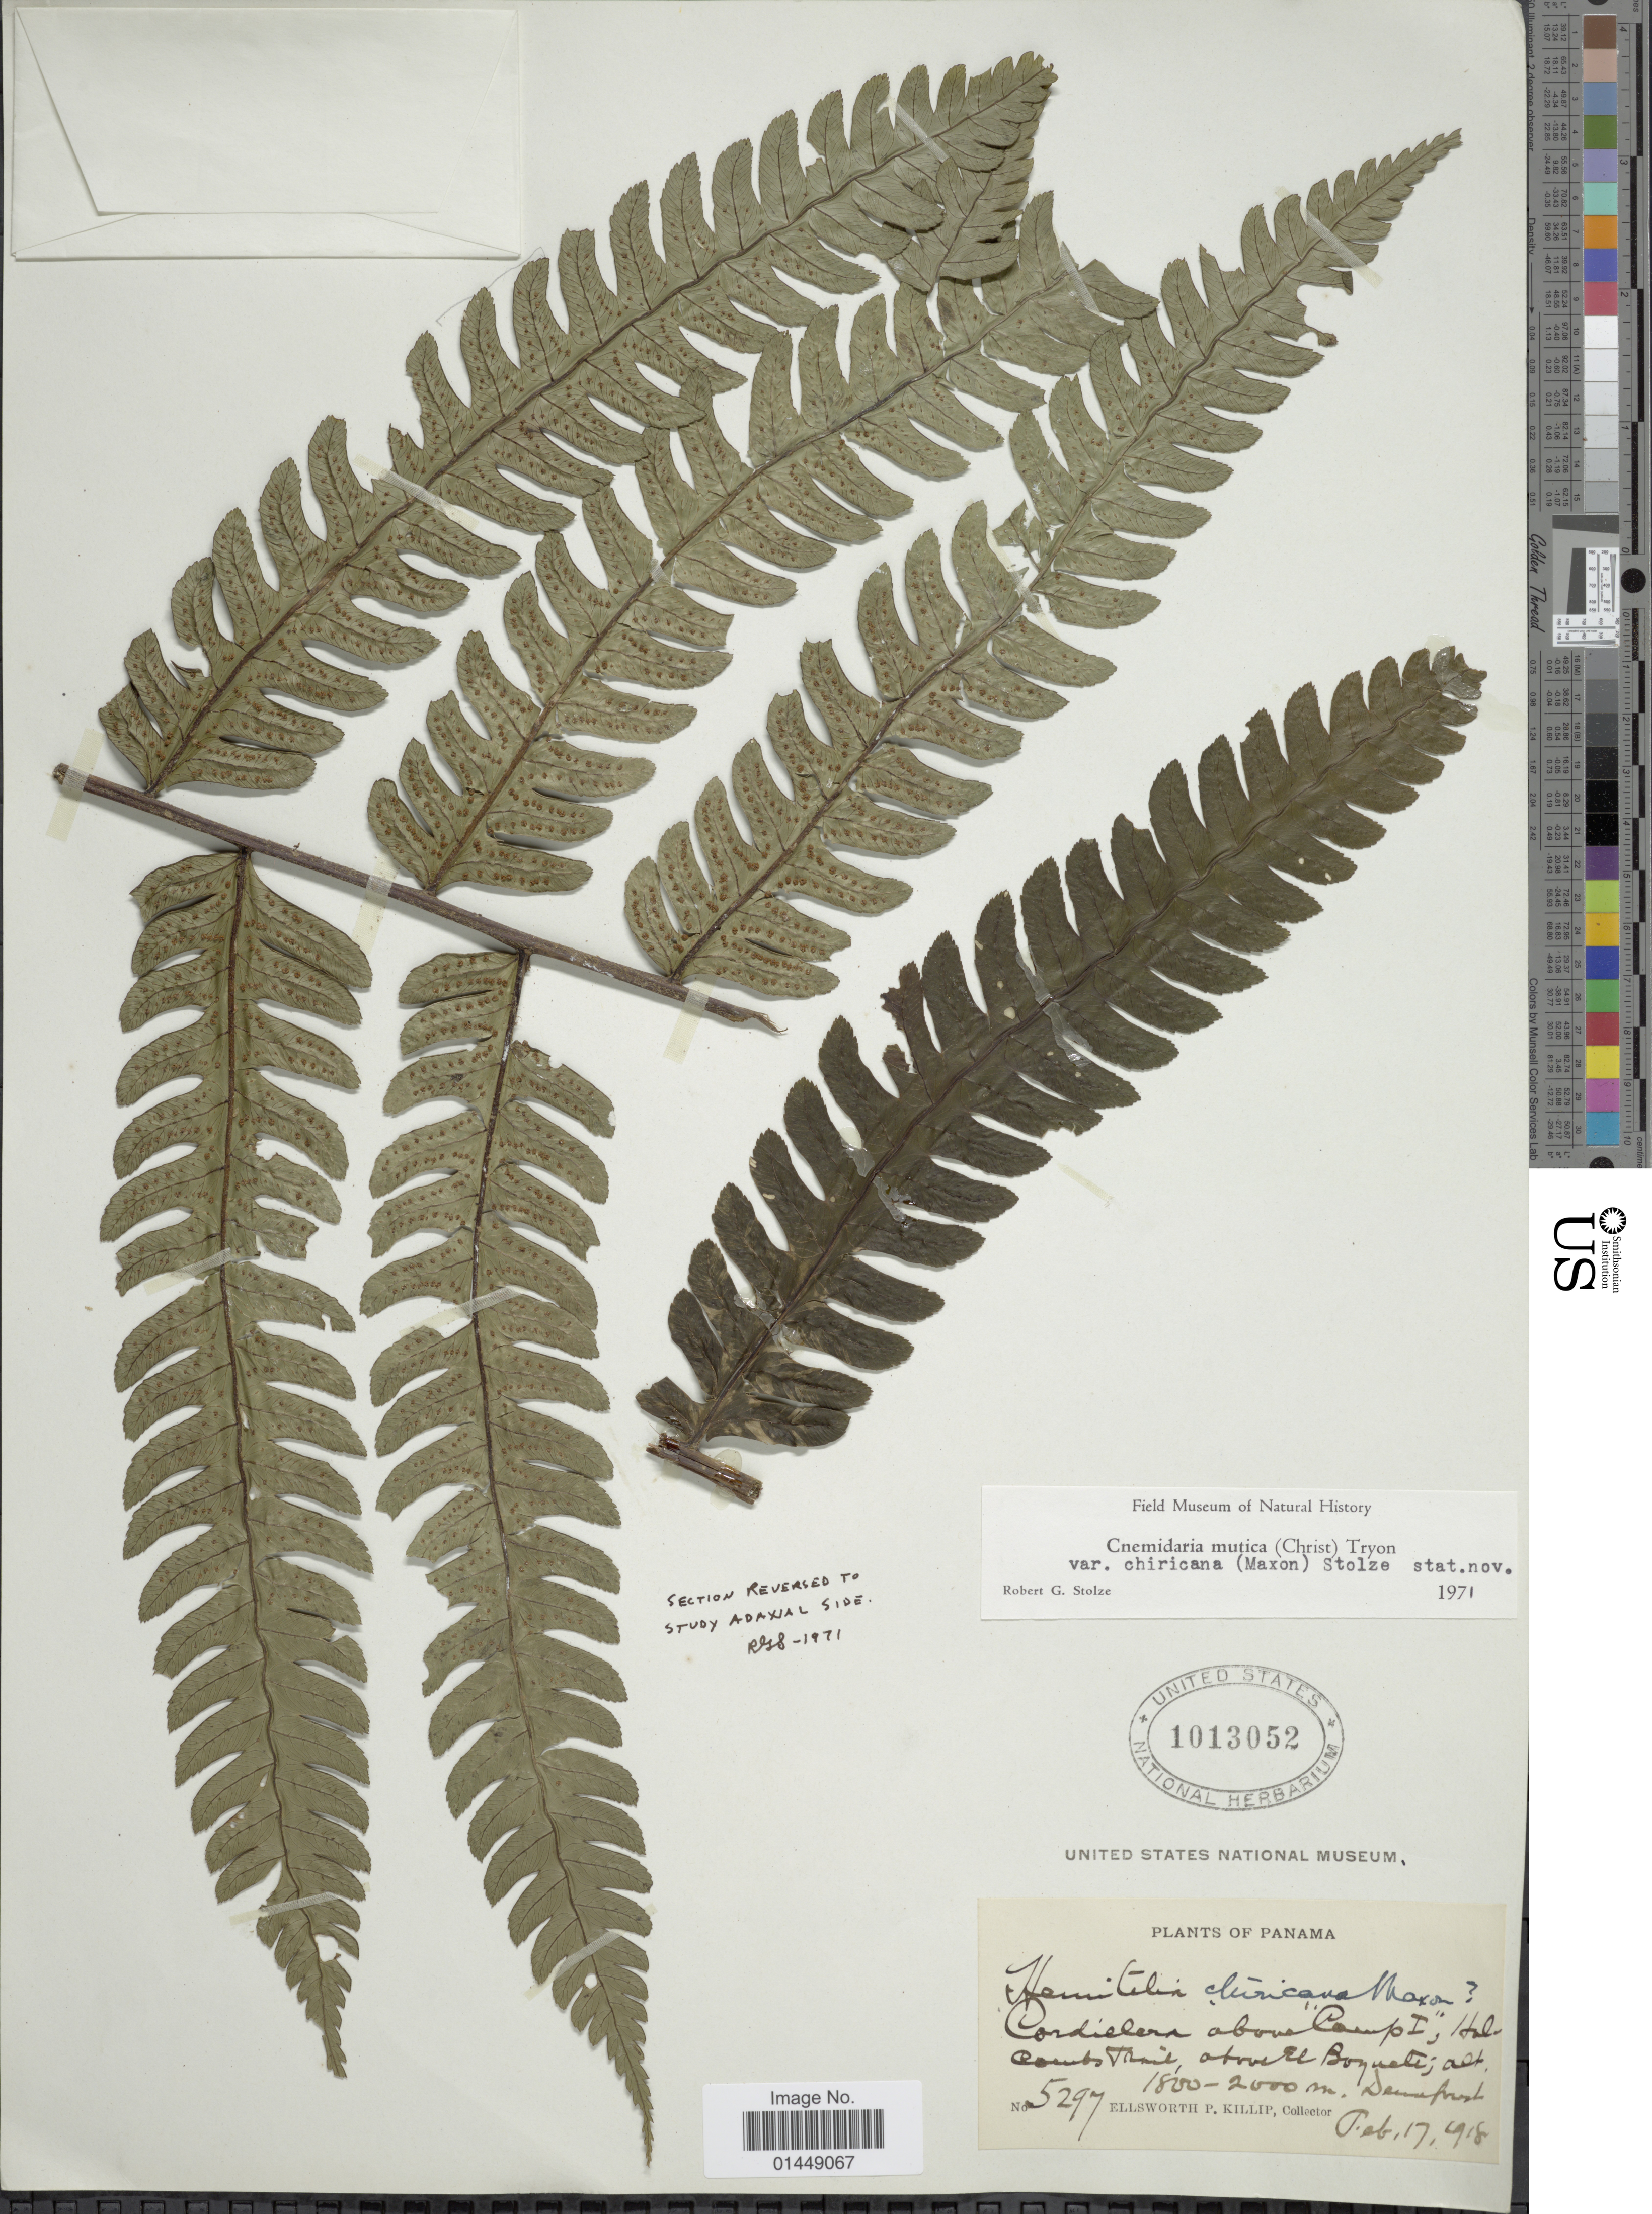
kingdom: Plantae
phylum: Tracheophyta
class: Polypodiopsida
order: Cyatheales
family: Cyatheaceae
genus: Cyathea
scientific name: Cyathea mutica var. chiricana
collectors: E. P. Killip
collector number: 5297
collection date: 1918-02-17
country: Panama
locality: Cordillera above "Camp I", Halcombs Trail, above El Boquete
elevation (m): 1800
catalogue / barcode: US 1013052